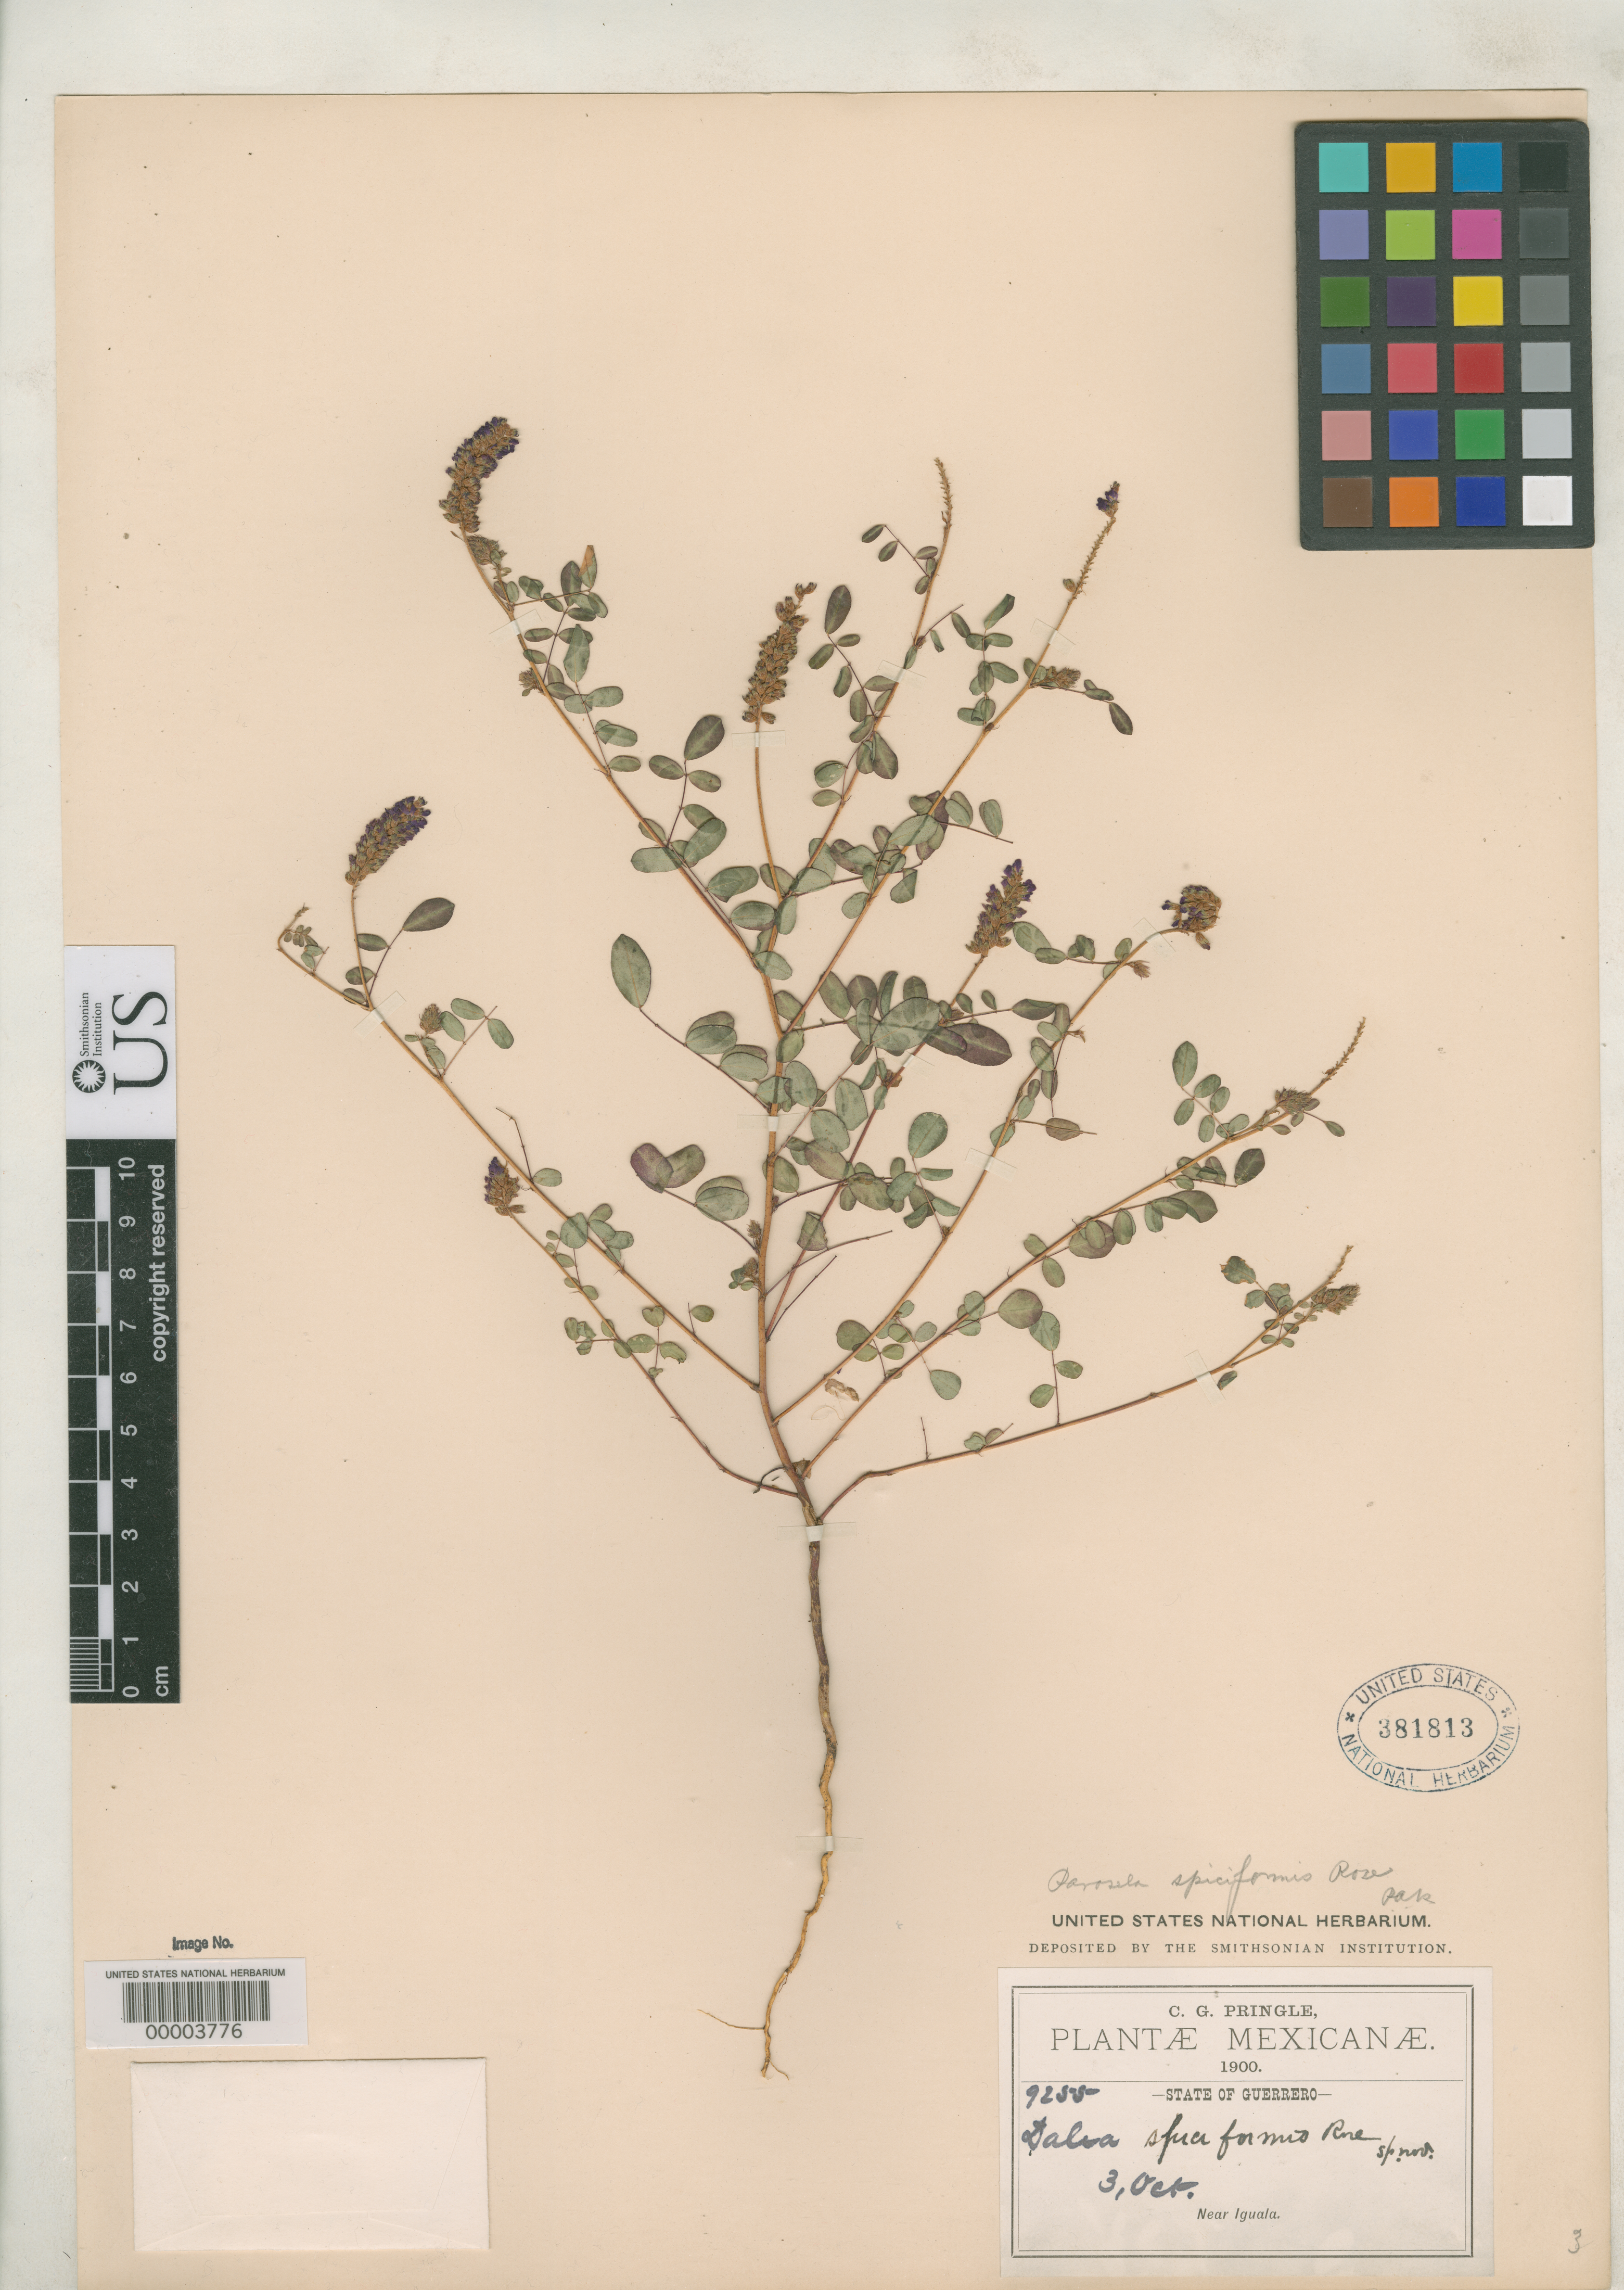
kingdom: Plantae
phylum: Tracheophyta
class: Magnoliopsida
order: Fabales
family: Fabaceae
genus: Parosela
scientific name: Parosela spiciformis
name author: Rose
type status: Holotype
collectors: C. G. Pringle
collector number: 9255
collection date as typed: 03 Oct 1900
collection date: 1900-10-03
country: Mexico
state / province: Guerrero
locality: Near Iguala.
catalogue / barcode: US 381813